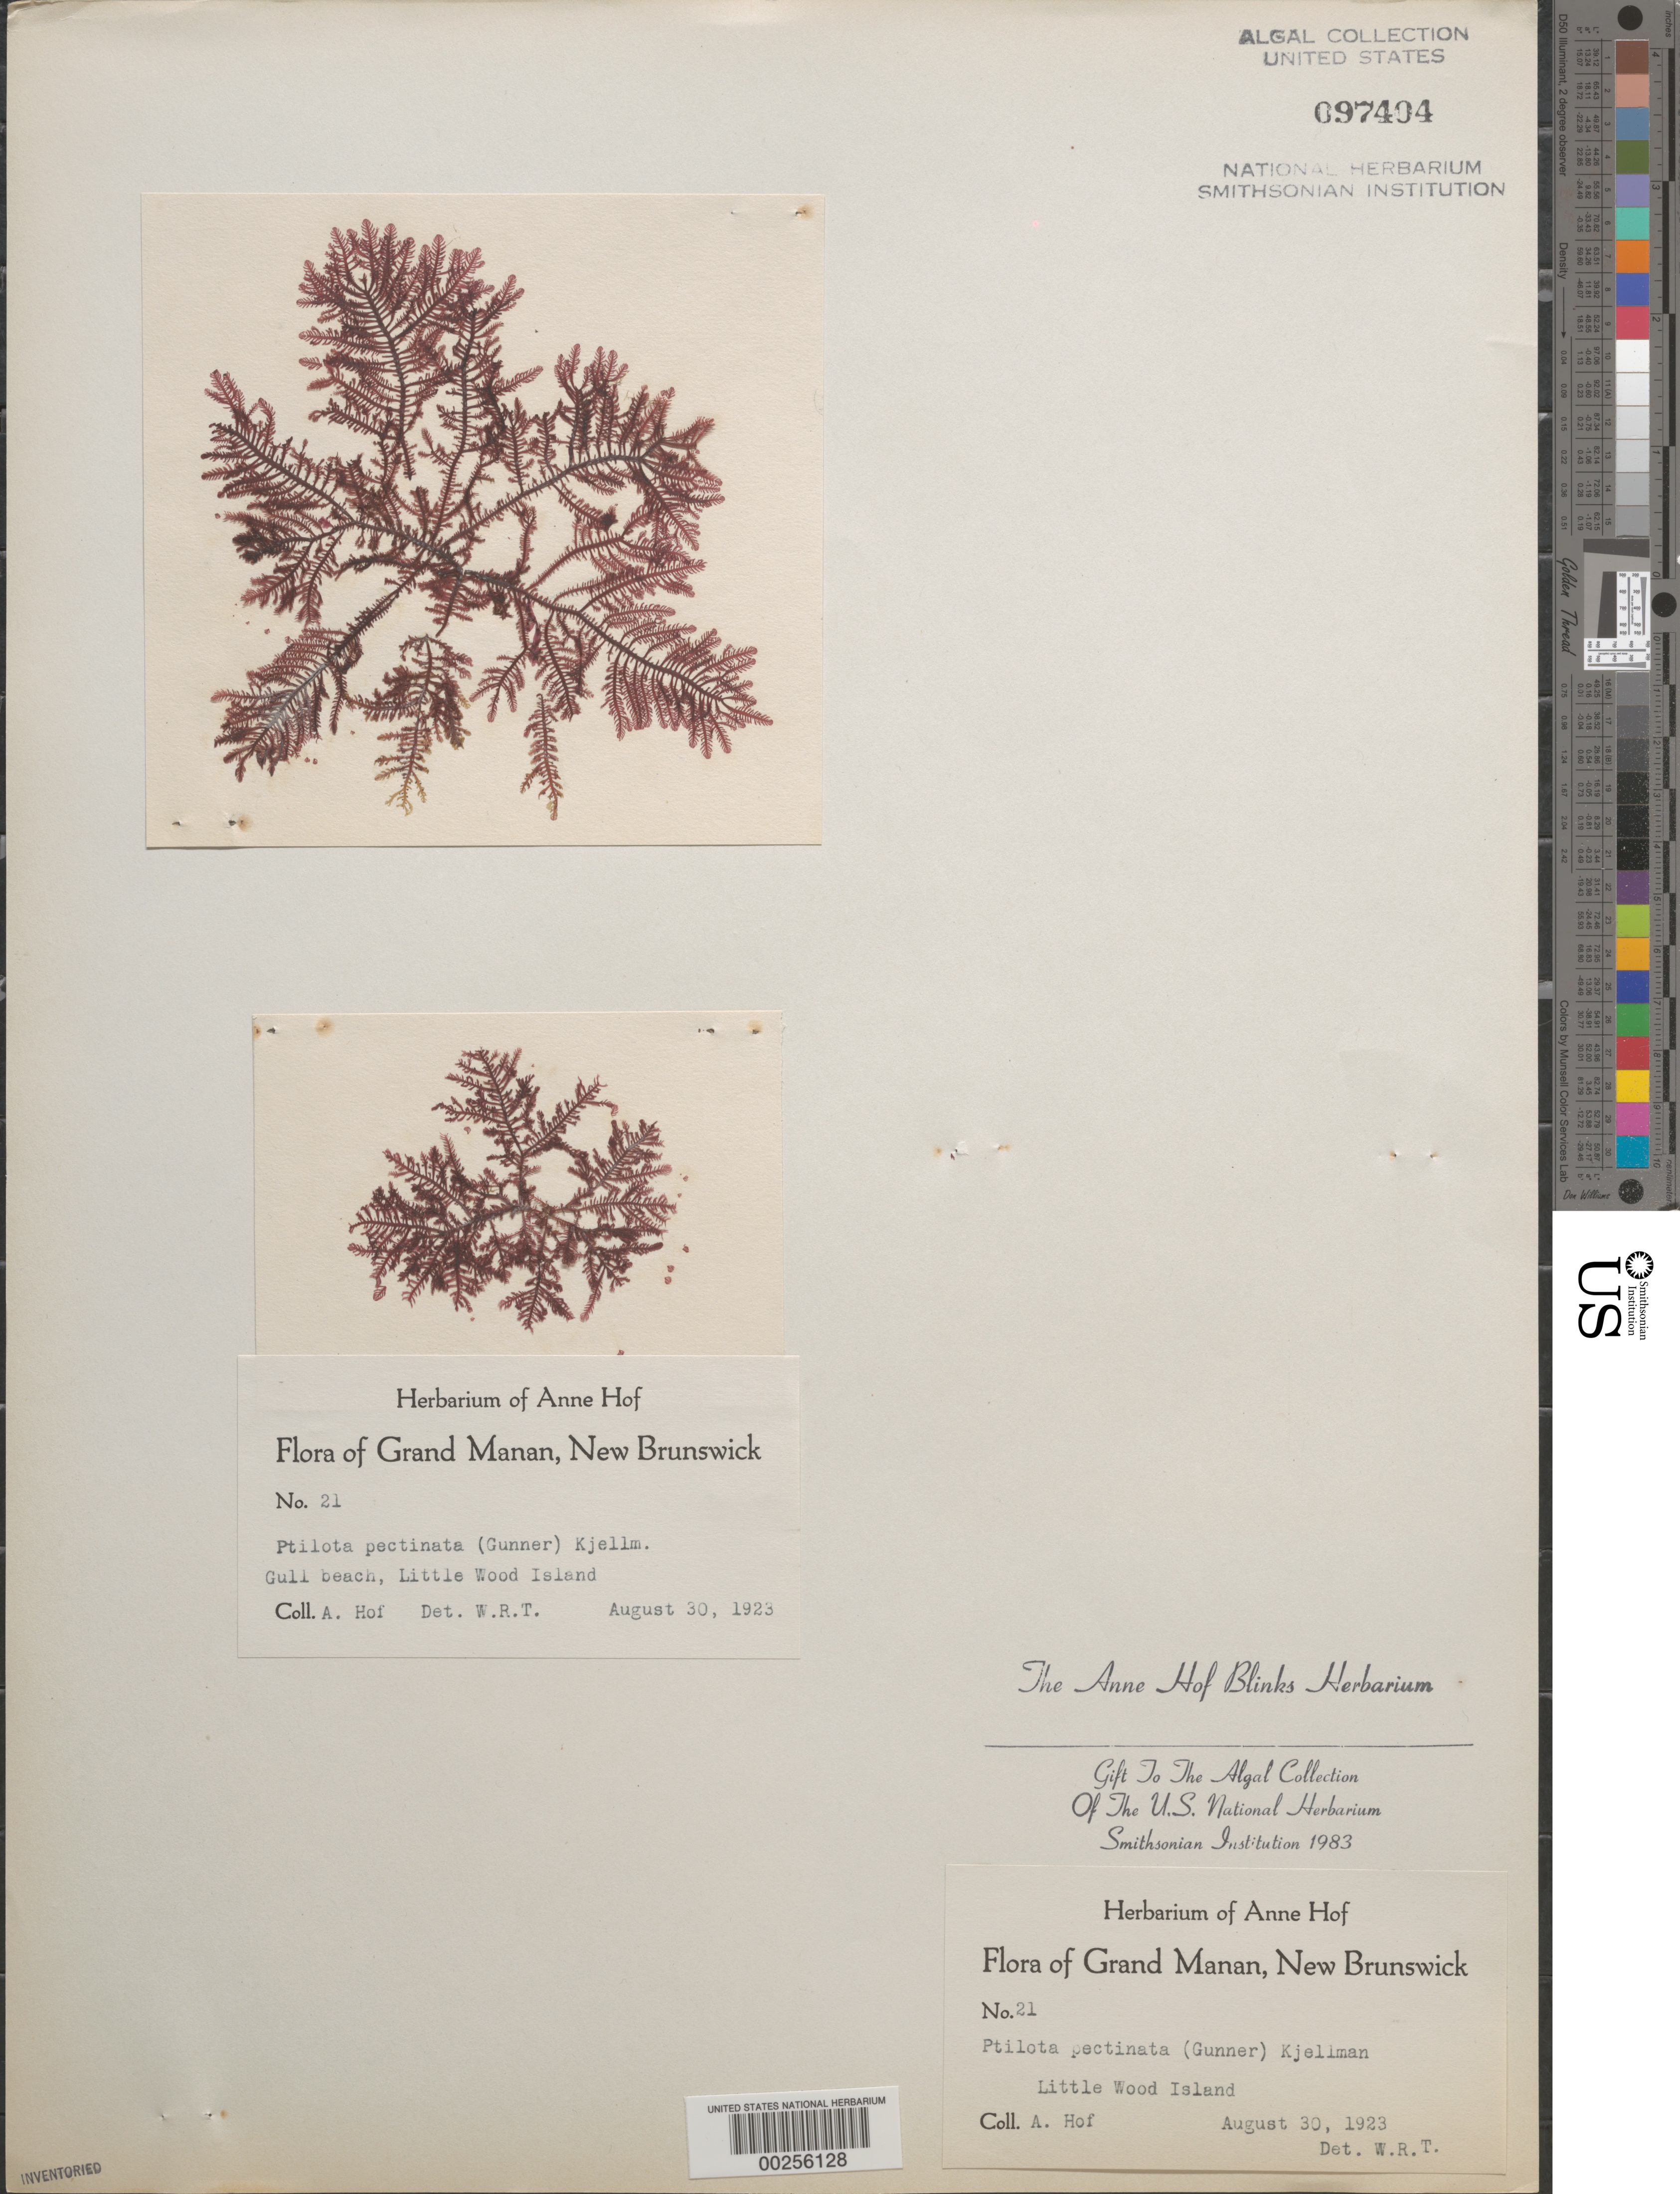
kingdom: Plantae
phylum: Rhodophyta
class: Florideophyceae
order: Ceramiales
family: Wrangeliaceae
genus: Ptilota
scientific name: Ptilota serrata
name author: Kützing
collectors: A. Blinks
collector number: AHB 21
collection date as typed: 30 Aug 1923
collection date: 1923-08-30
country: Canada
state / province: New Brunswick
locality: Grand manan, little wood island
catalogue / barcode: US 97404